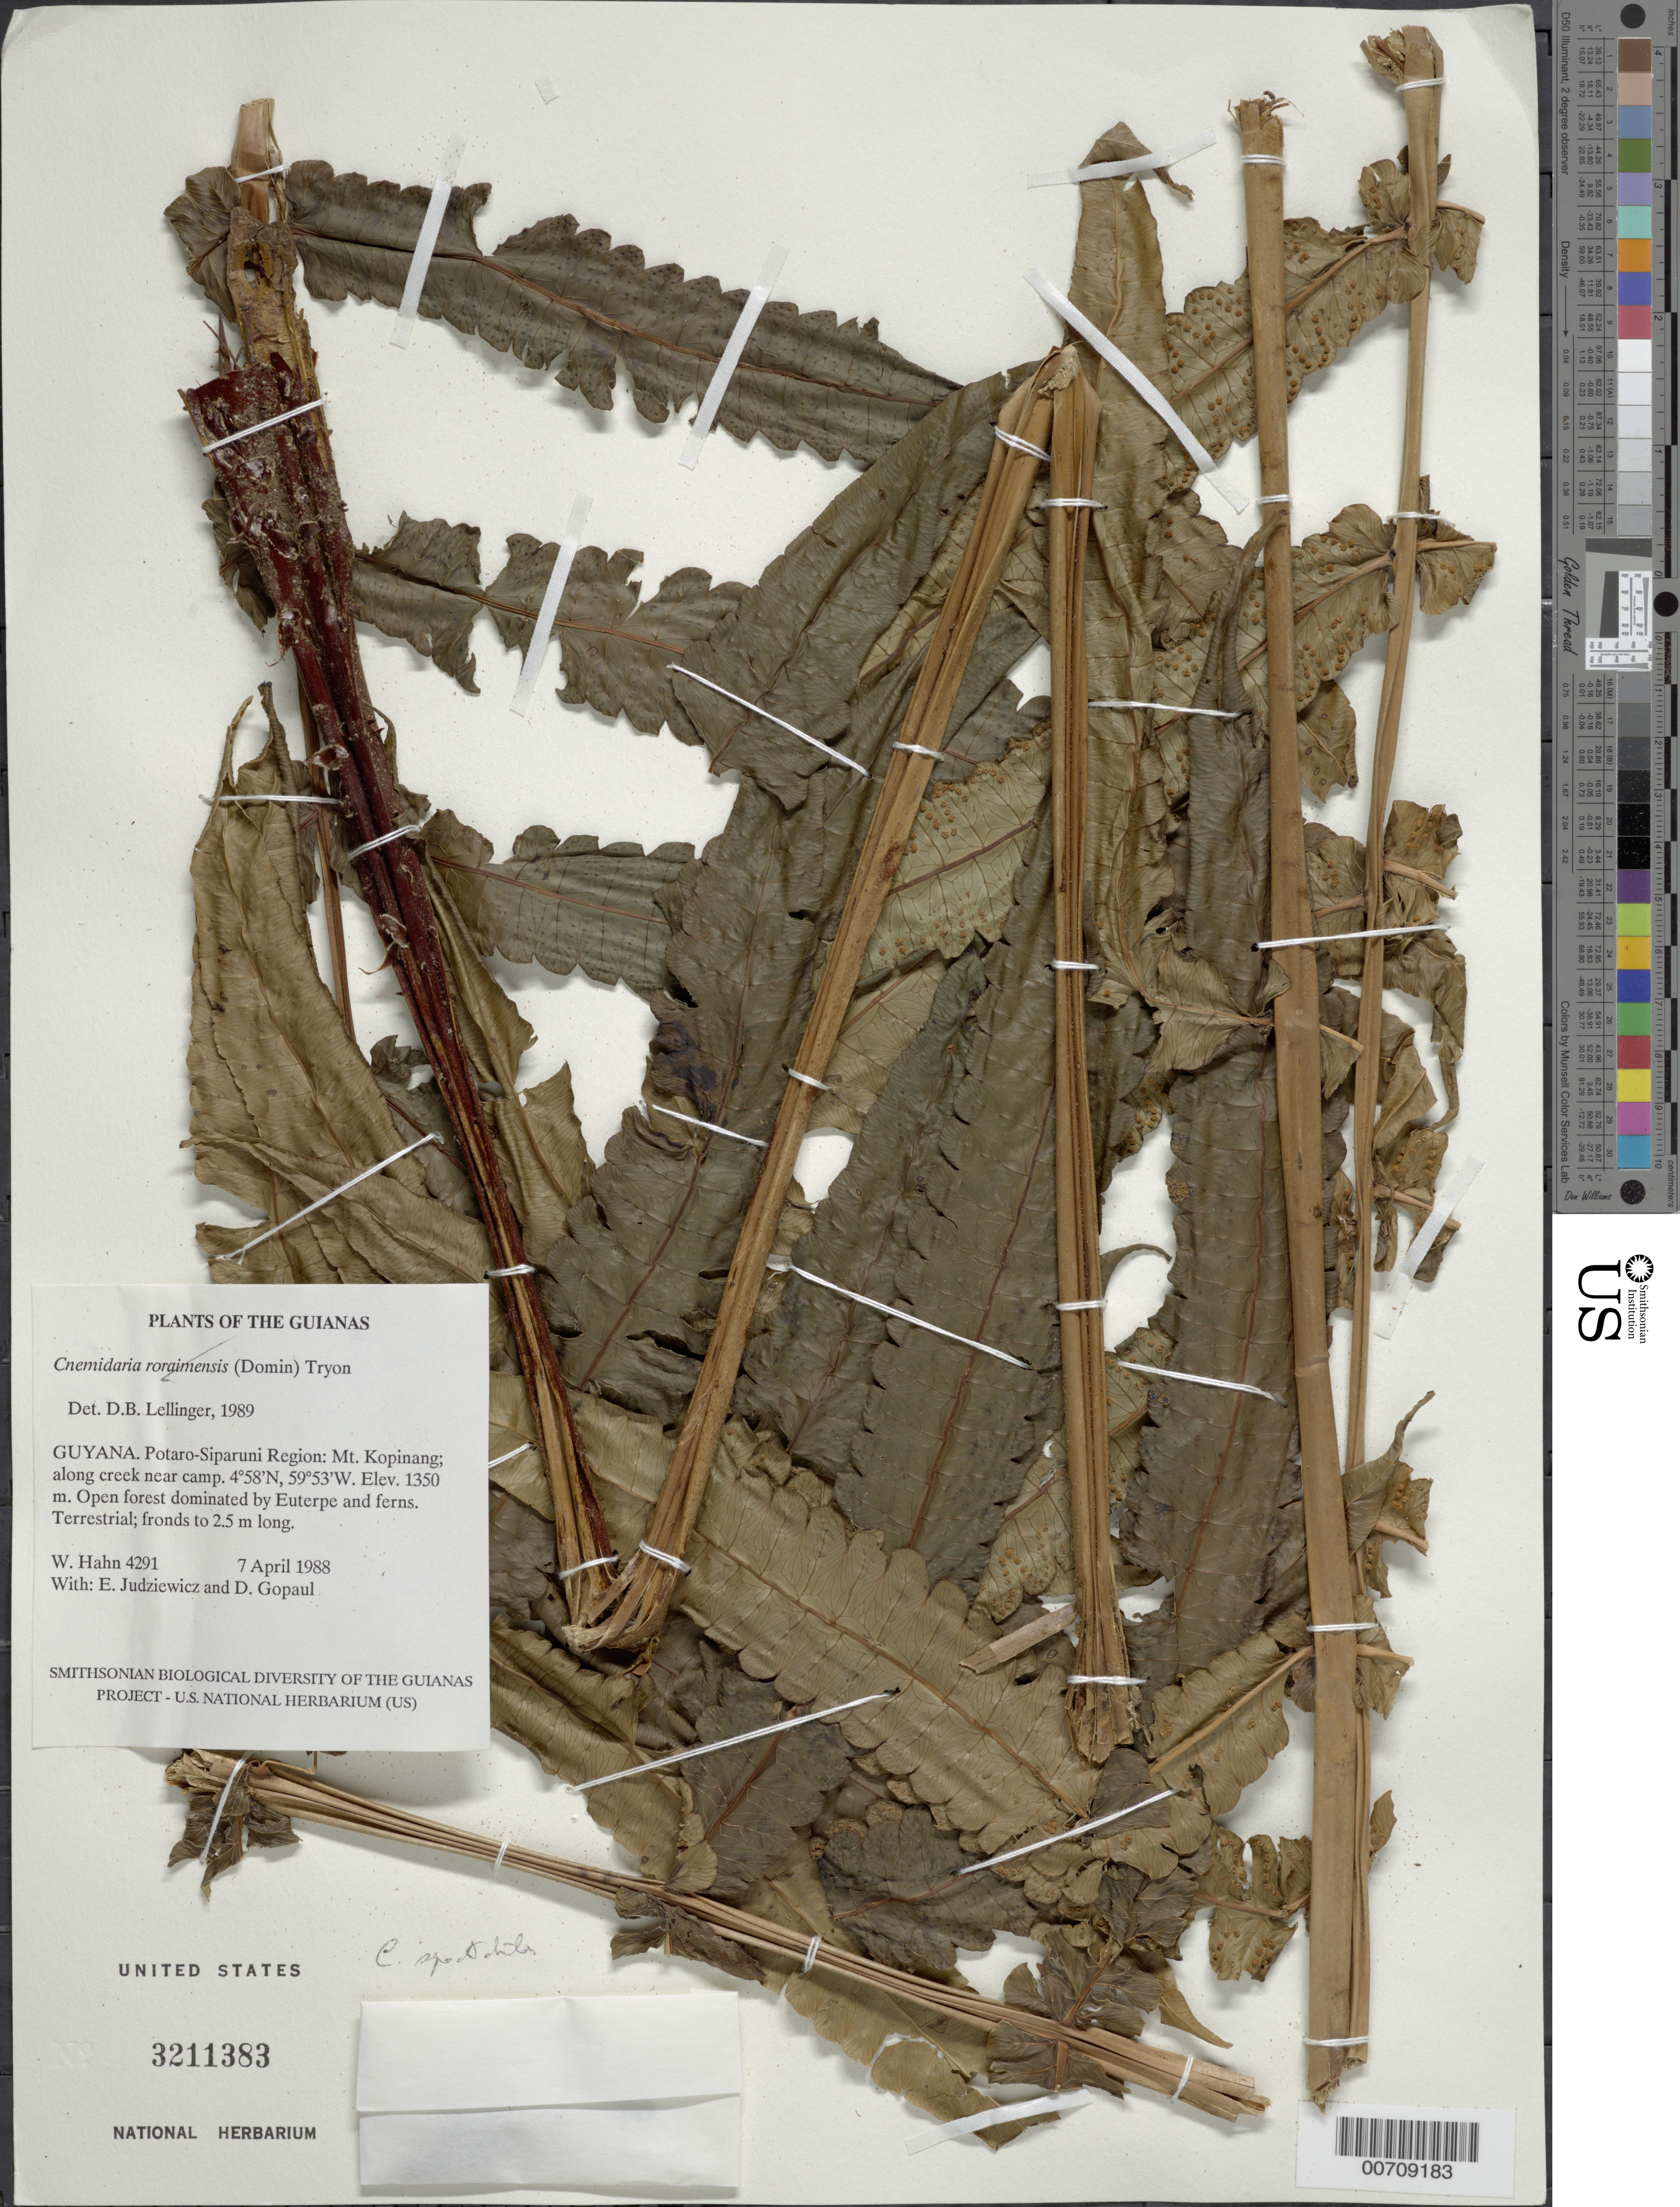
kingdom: Plantae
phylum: Tracheophyta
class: Polypodiopsida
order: Cyatheales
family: Cyatheaceae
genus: Cyathea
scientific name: Cyathea spectabilis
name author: (Kunze) Domin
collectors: W. Hahn, E. J. Judziewicz & D. Gopaul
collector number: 4291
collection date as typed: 7 April 1988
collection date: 1988-04-07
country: Guyana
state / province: Potaro-Siparuni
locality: Mt. Kopinang; along creek near camp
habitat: Open forest dominated by Euterpe and ferns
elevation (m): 1350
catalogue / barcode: US 3211383